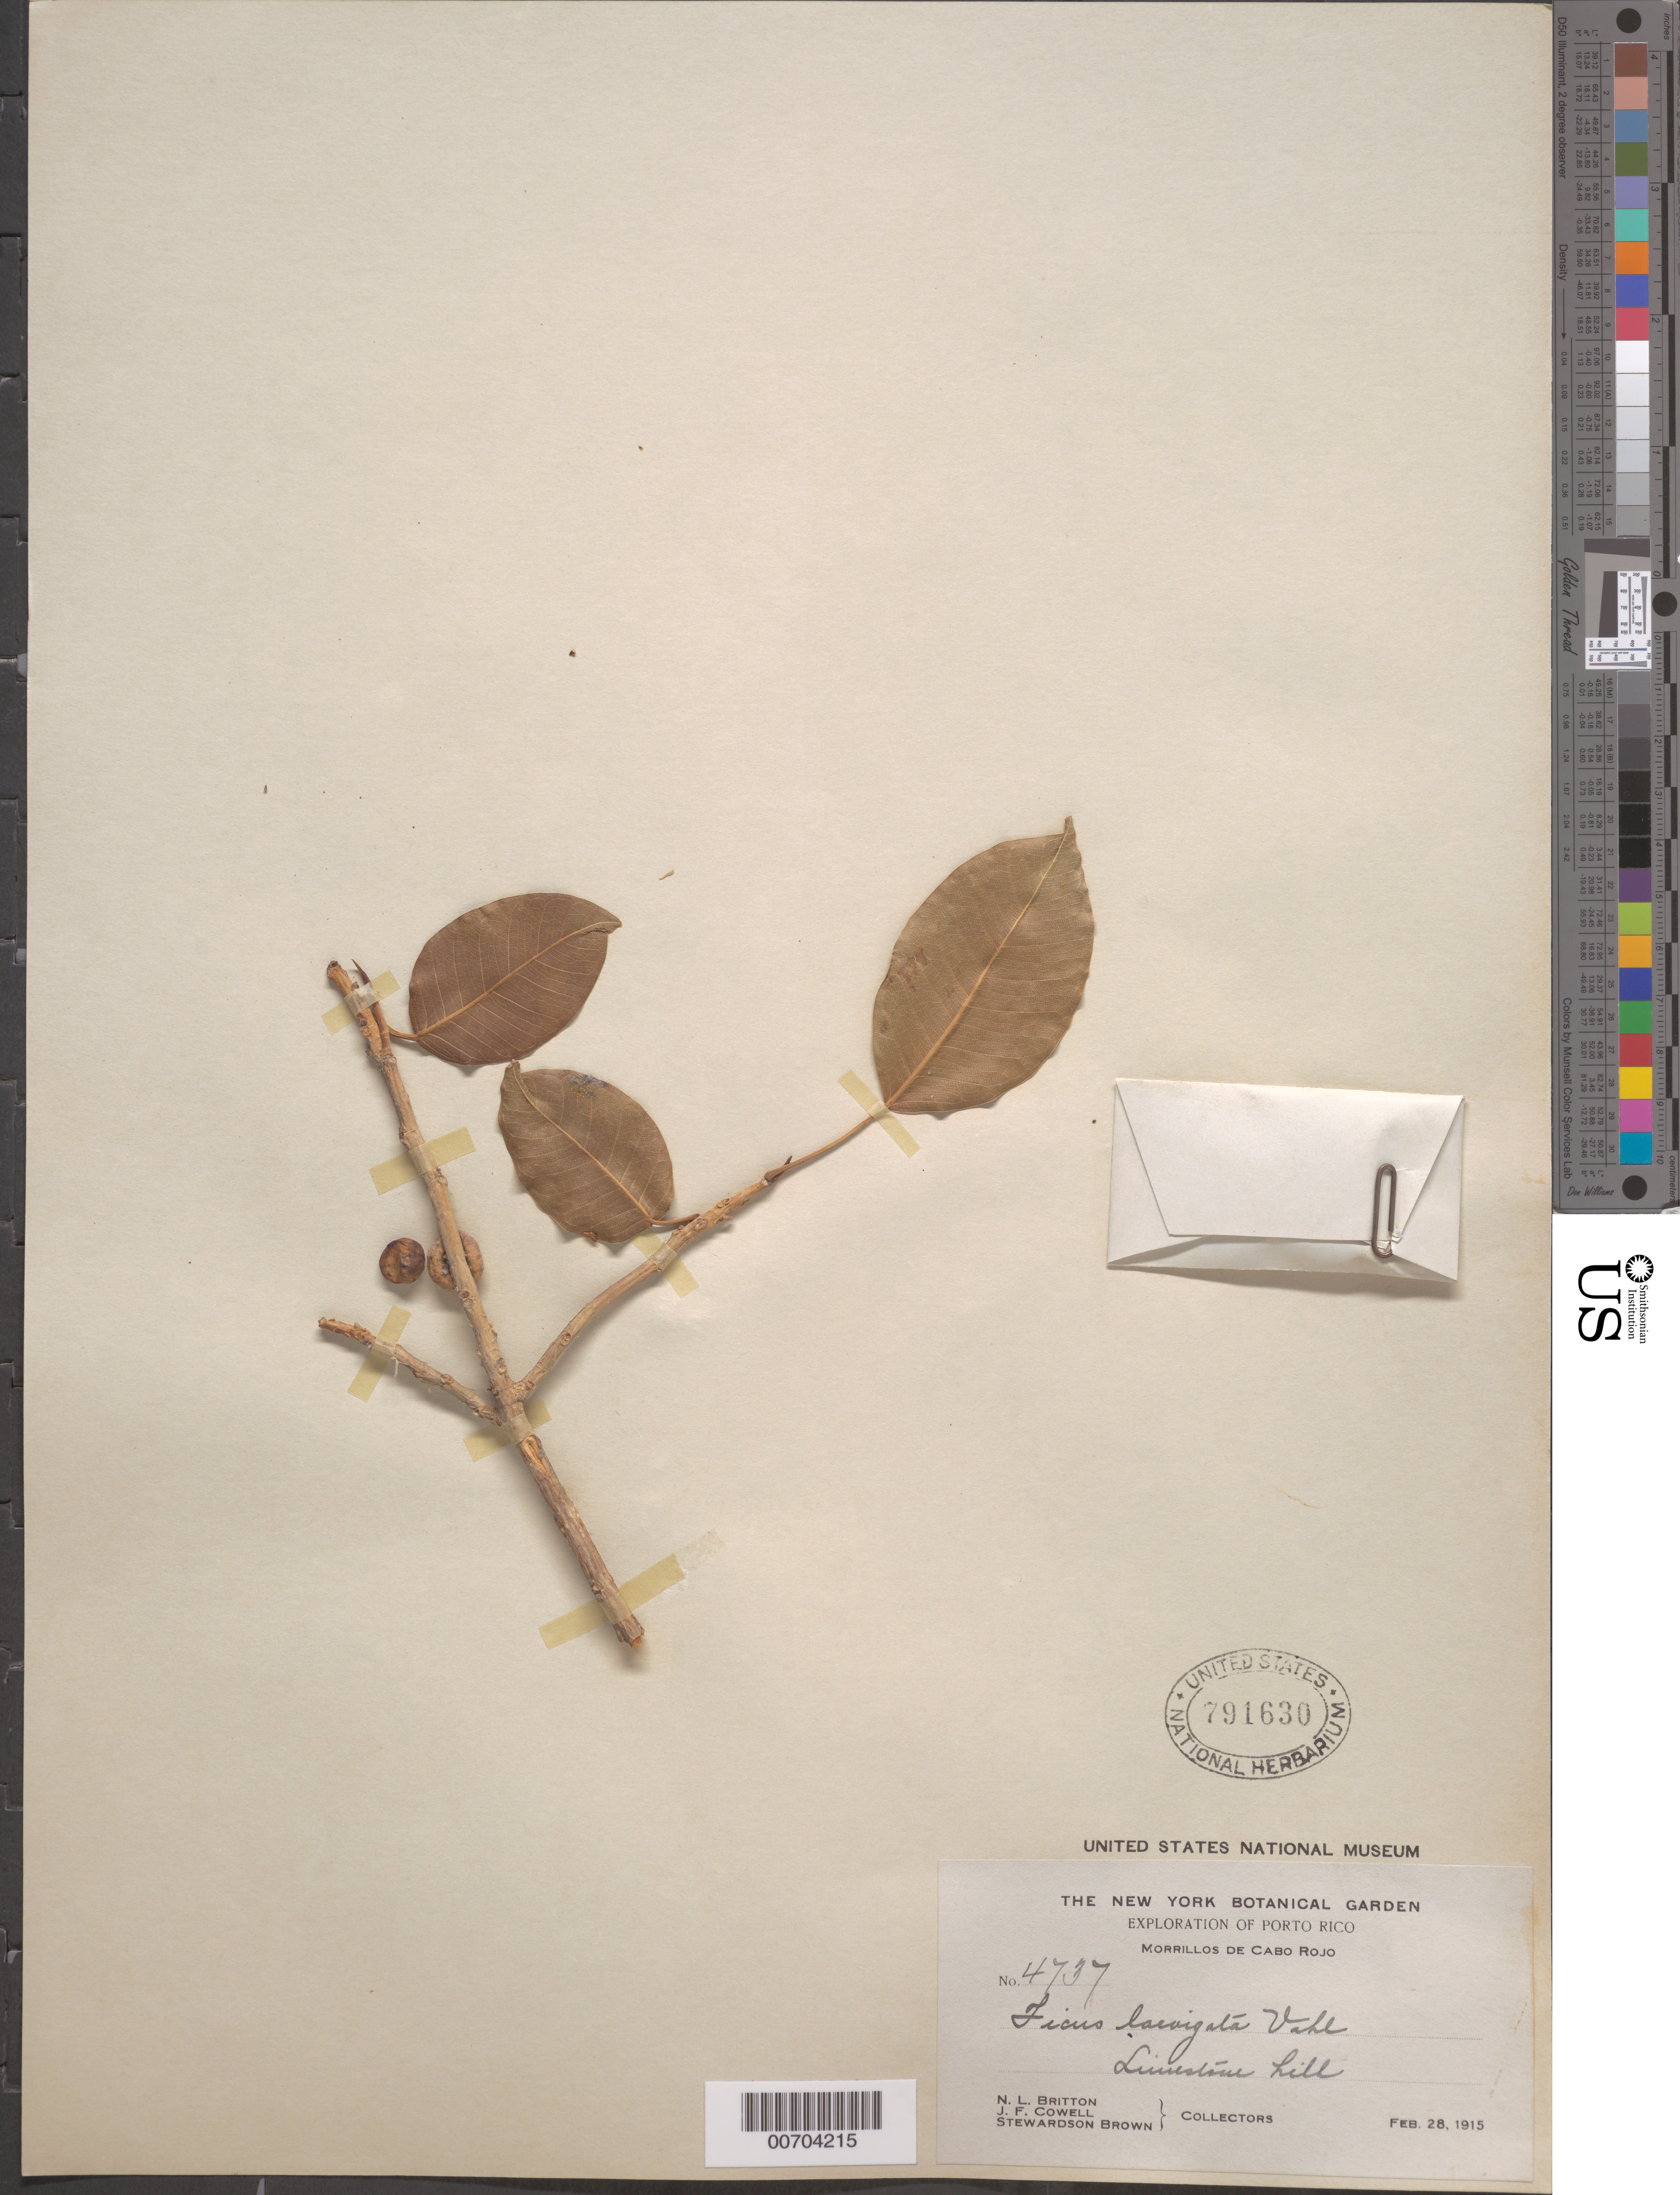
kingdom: Plantae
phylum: Tracheophyta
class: Magnoliopsida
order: Rosales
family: Moraceae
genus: Ficus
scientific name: Ficus laevigata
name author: Vahl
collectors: N. Britton, J. F. Cowell & S. Brown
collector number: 4737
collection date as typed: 28 Feb 1915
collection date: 1915-02-28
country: Puerto Rico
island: Greater Antilles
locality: Morrillos de Cabo Rojo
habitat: Limestone hill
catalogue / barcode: US 791630